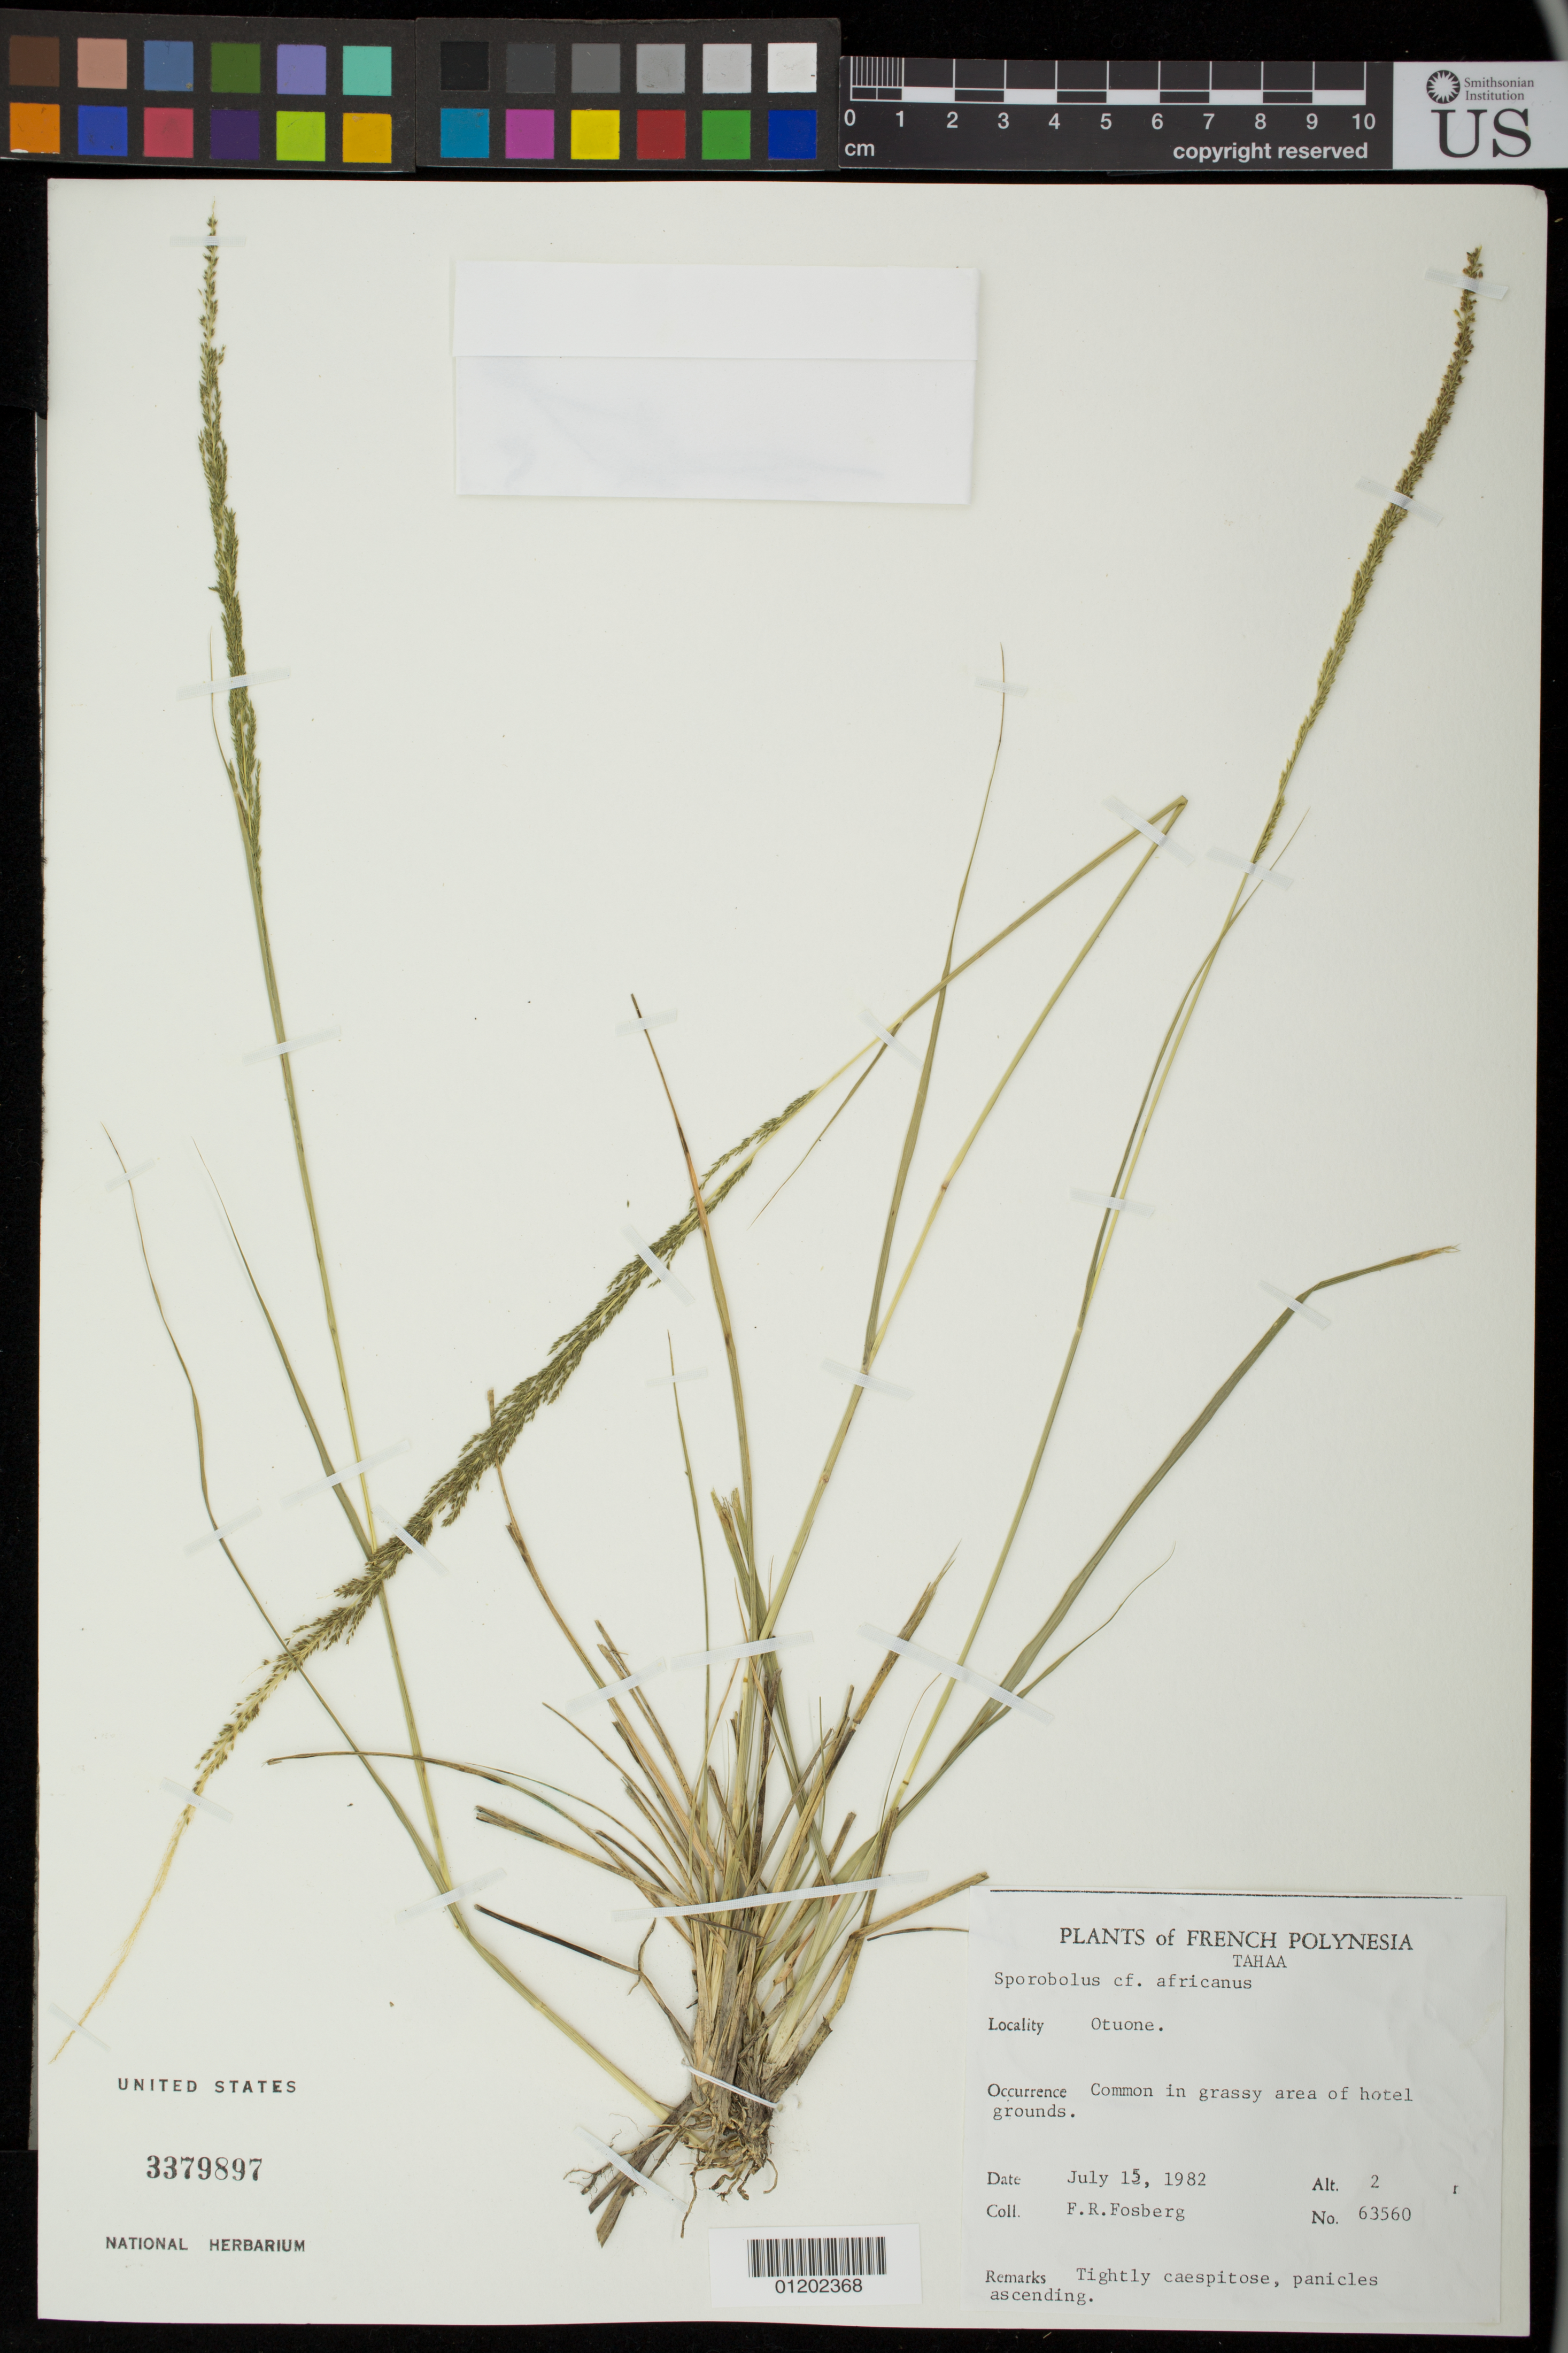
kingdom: Plantae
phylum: Tracheophyta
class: Liliopsida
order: Poales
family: Poaceae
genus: Sporobolus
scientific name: Sporobolus africanus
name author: (Poir.) Robyns & Tournay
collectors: F. R. Fosberg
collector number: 63560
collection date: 1982-07-15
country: French Polynesia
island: Tahaa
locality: Otuone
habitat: Grassy area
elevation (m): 2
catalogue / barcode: US 3379897